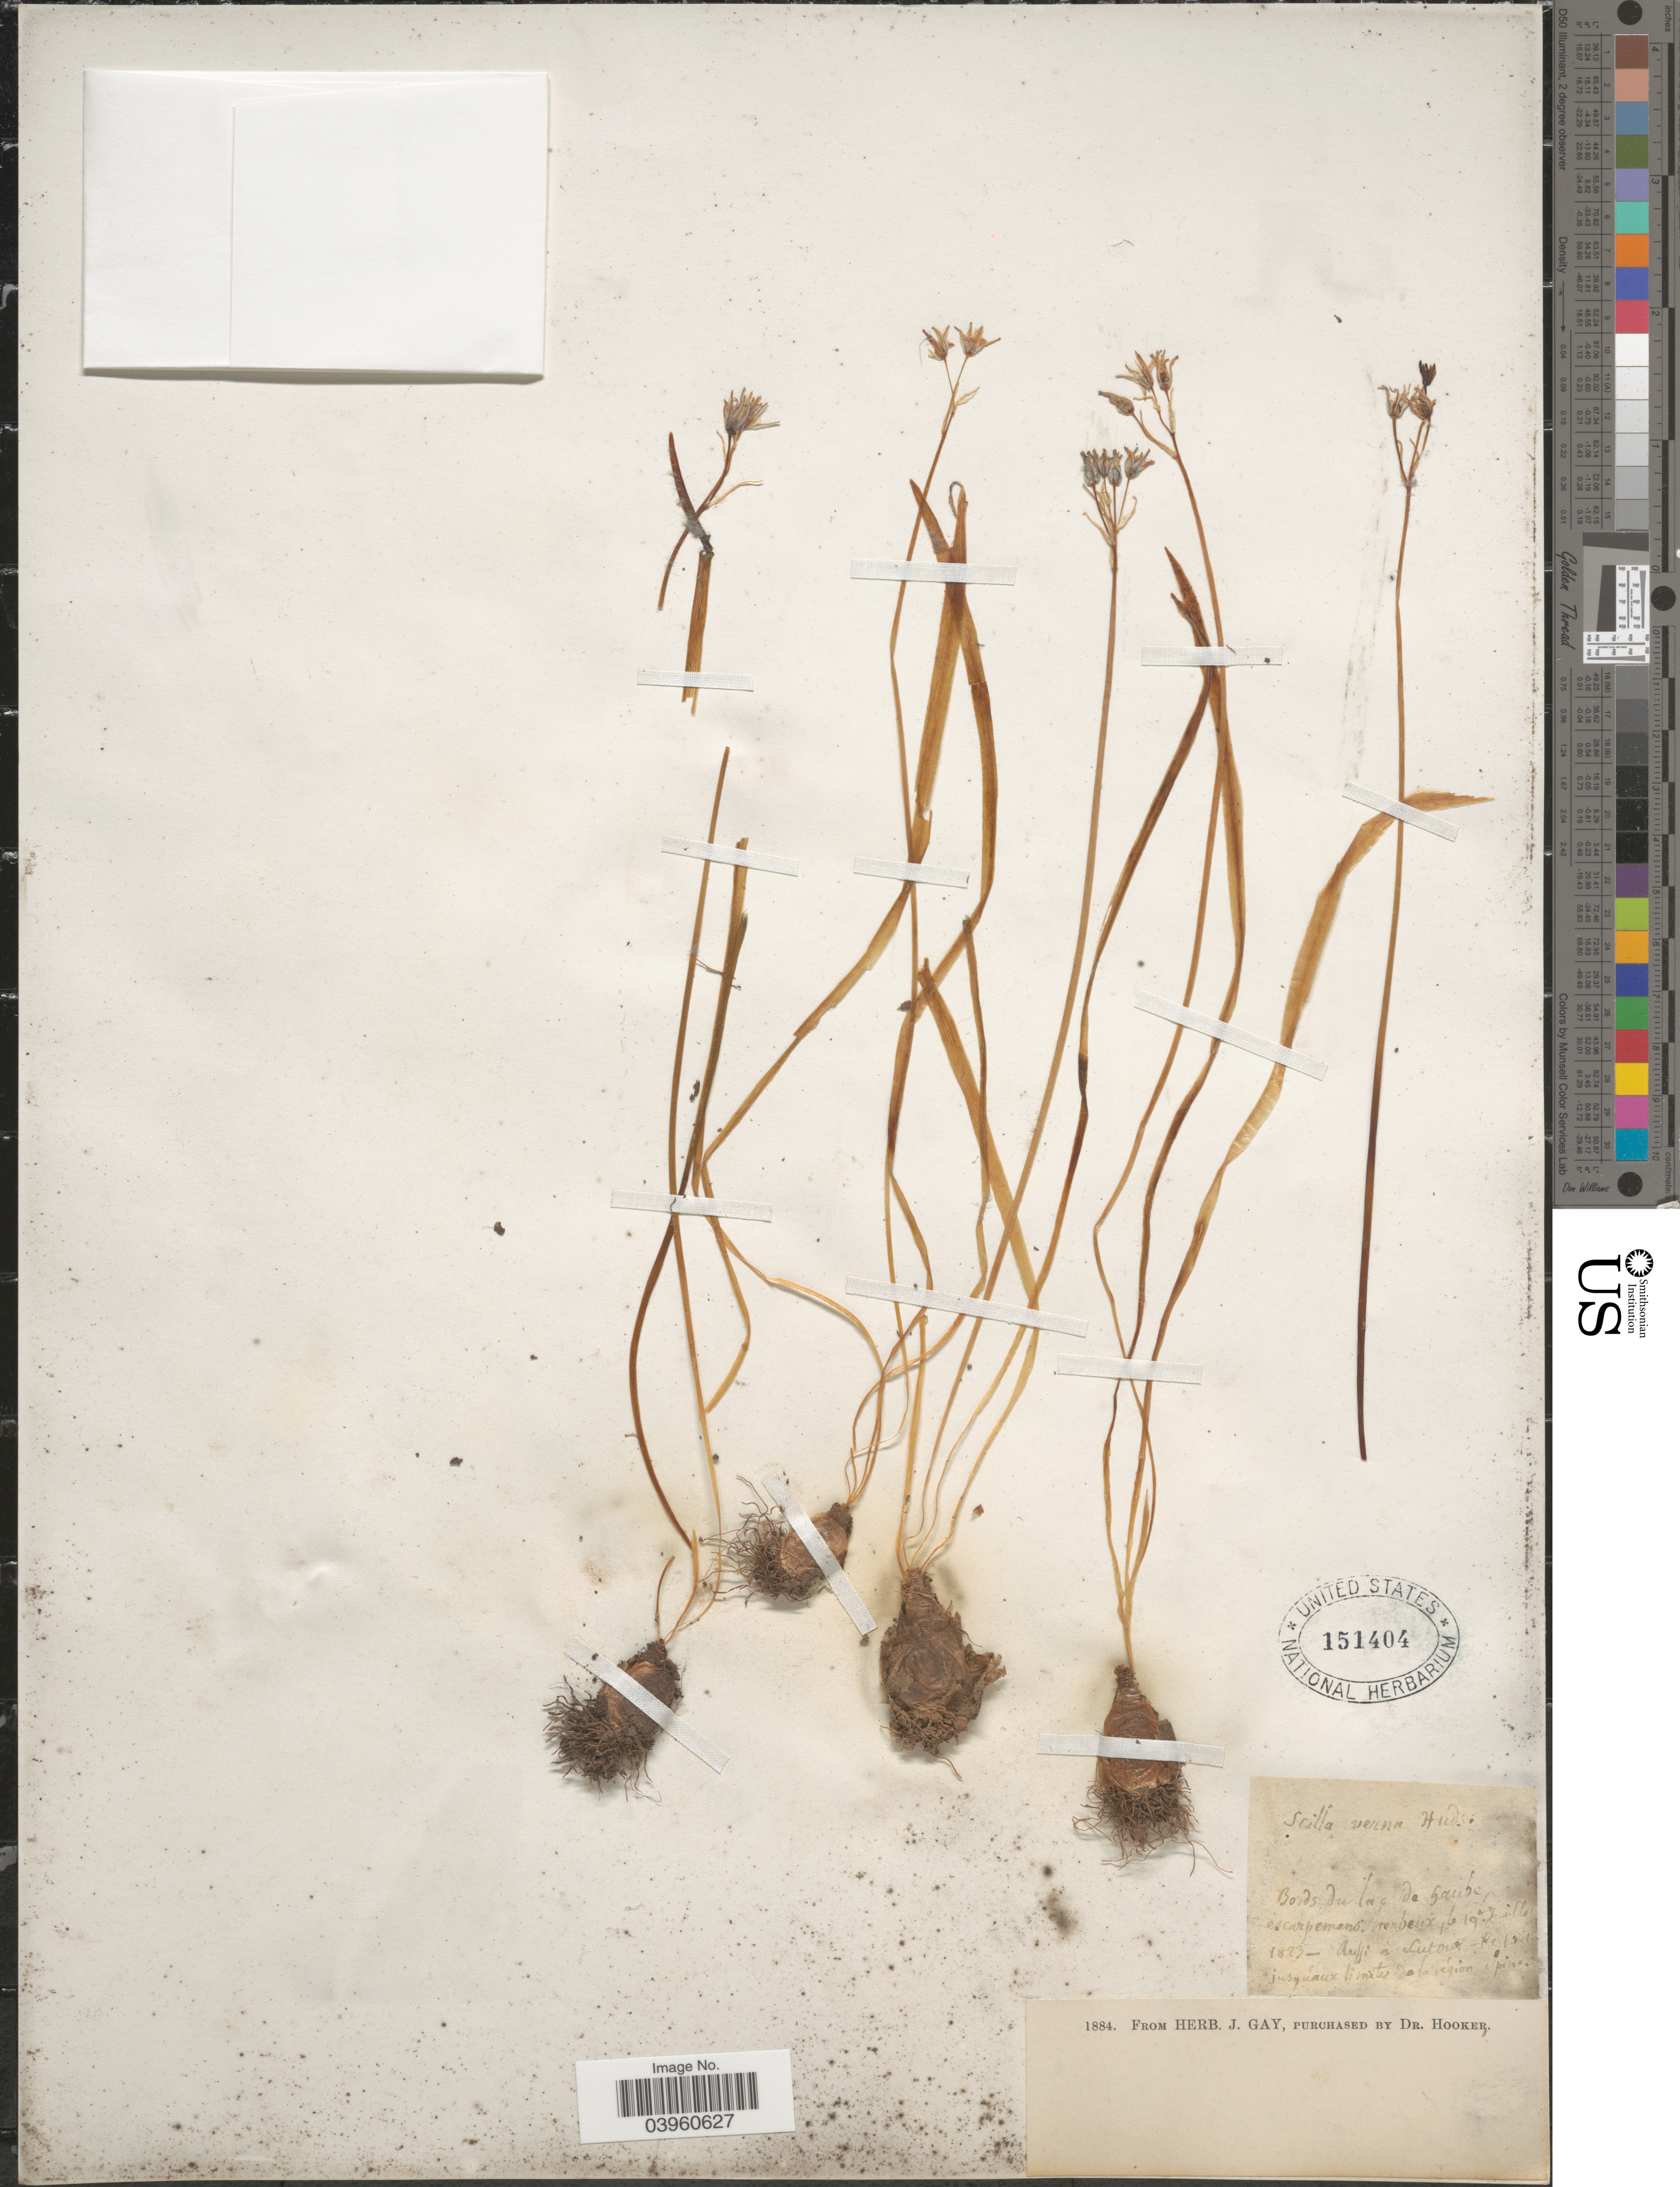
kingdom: Plantae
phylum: Tracheophyta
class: Liliopsida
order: Asparagales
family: Asparagaceae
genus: Scilla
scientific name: Scilla verna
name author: Huds.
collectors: ex herb. J. Gay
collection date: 1823-07-19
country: France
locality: Bords du lac de Gaube, escarpment.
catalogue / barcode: US 151404